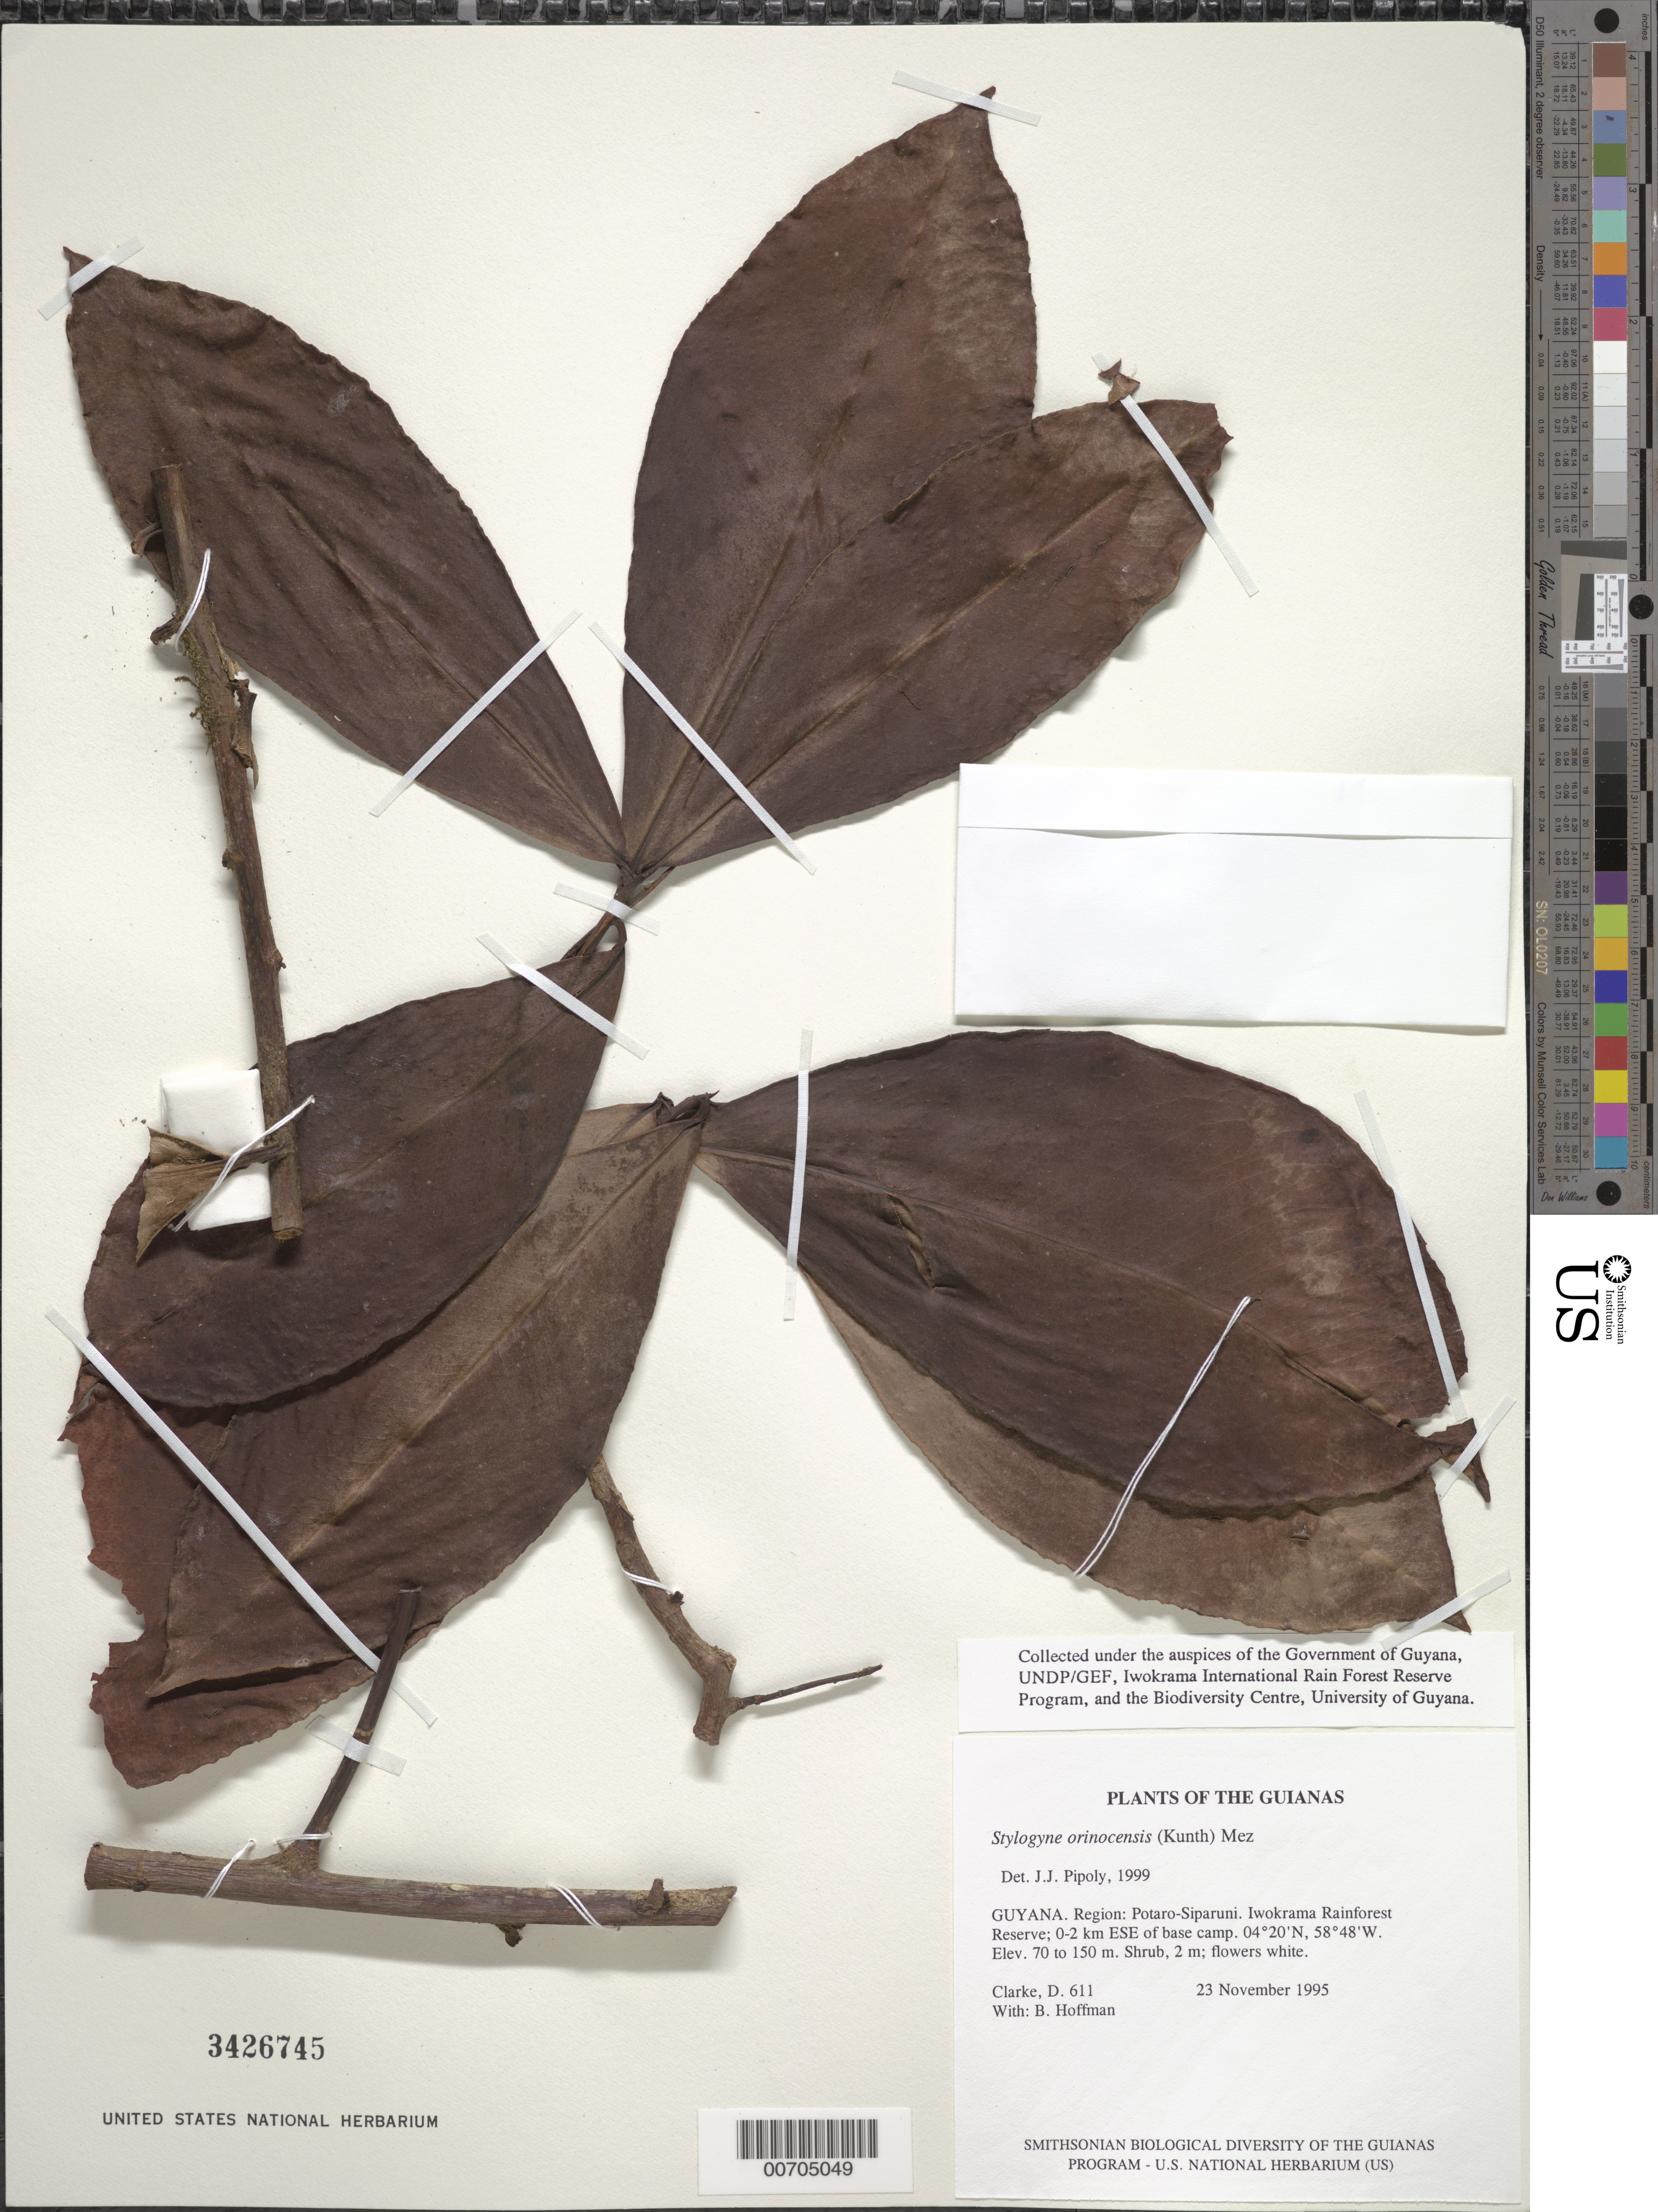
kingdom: Plantae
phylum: Tracheophyta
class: Magnoliopsida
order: Ericales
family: Primulaceae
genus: Stylogyne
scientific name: Stylogyne orinocensis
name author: (Kunth) Mez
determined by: Pipoly, J. J., III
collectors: H. D. Clarke & B. Hoffman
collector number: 611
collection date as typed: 23 November 1995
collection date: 1995-11-23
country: Guyana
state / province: Potaro-Siparuni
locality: Iwokrama Rainforest Reserve; 0-2 km ESE of base camp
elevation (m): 70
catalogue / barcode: US 3426745